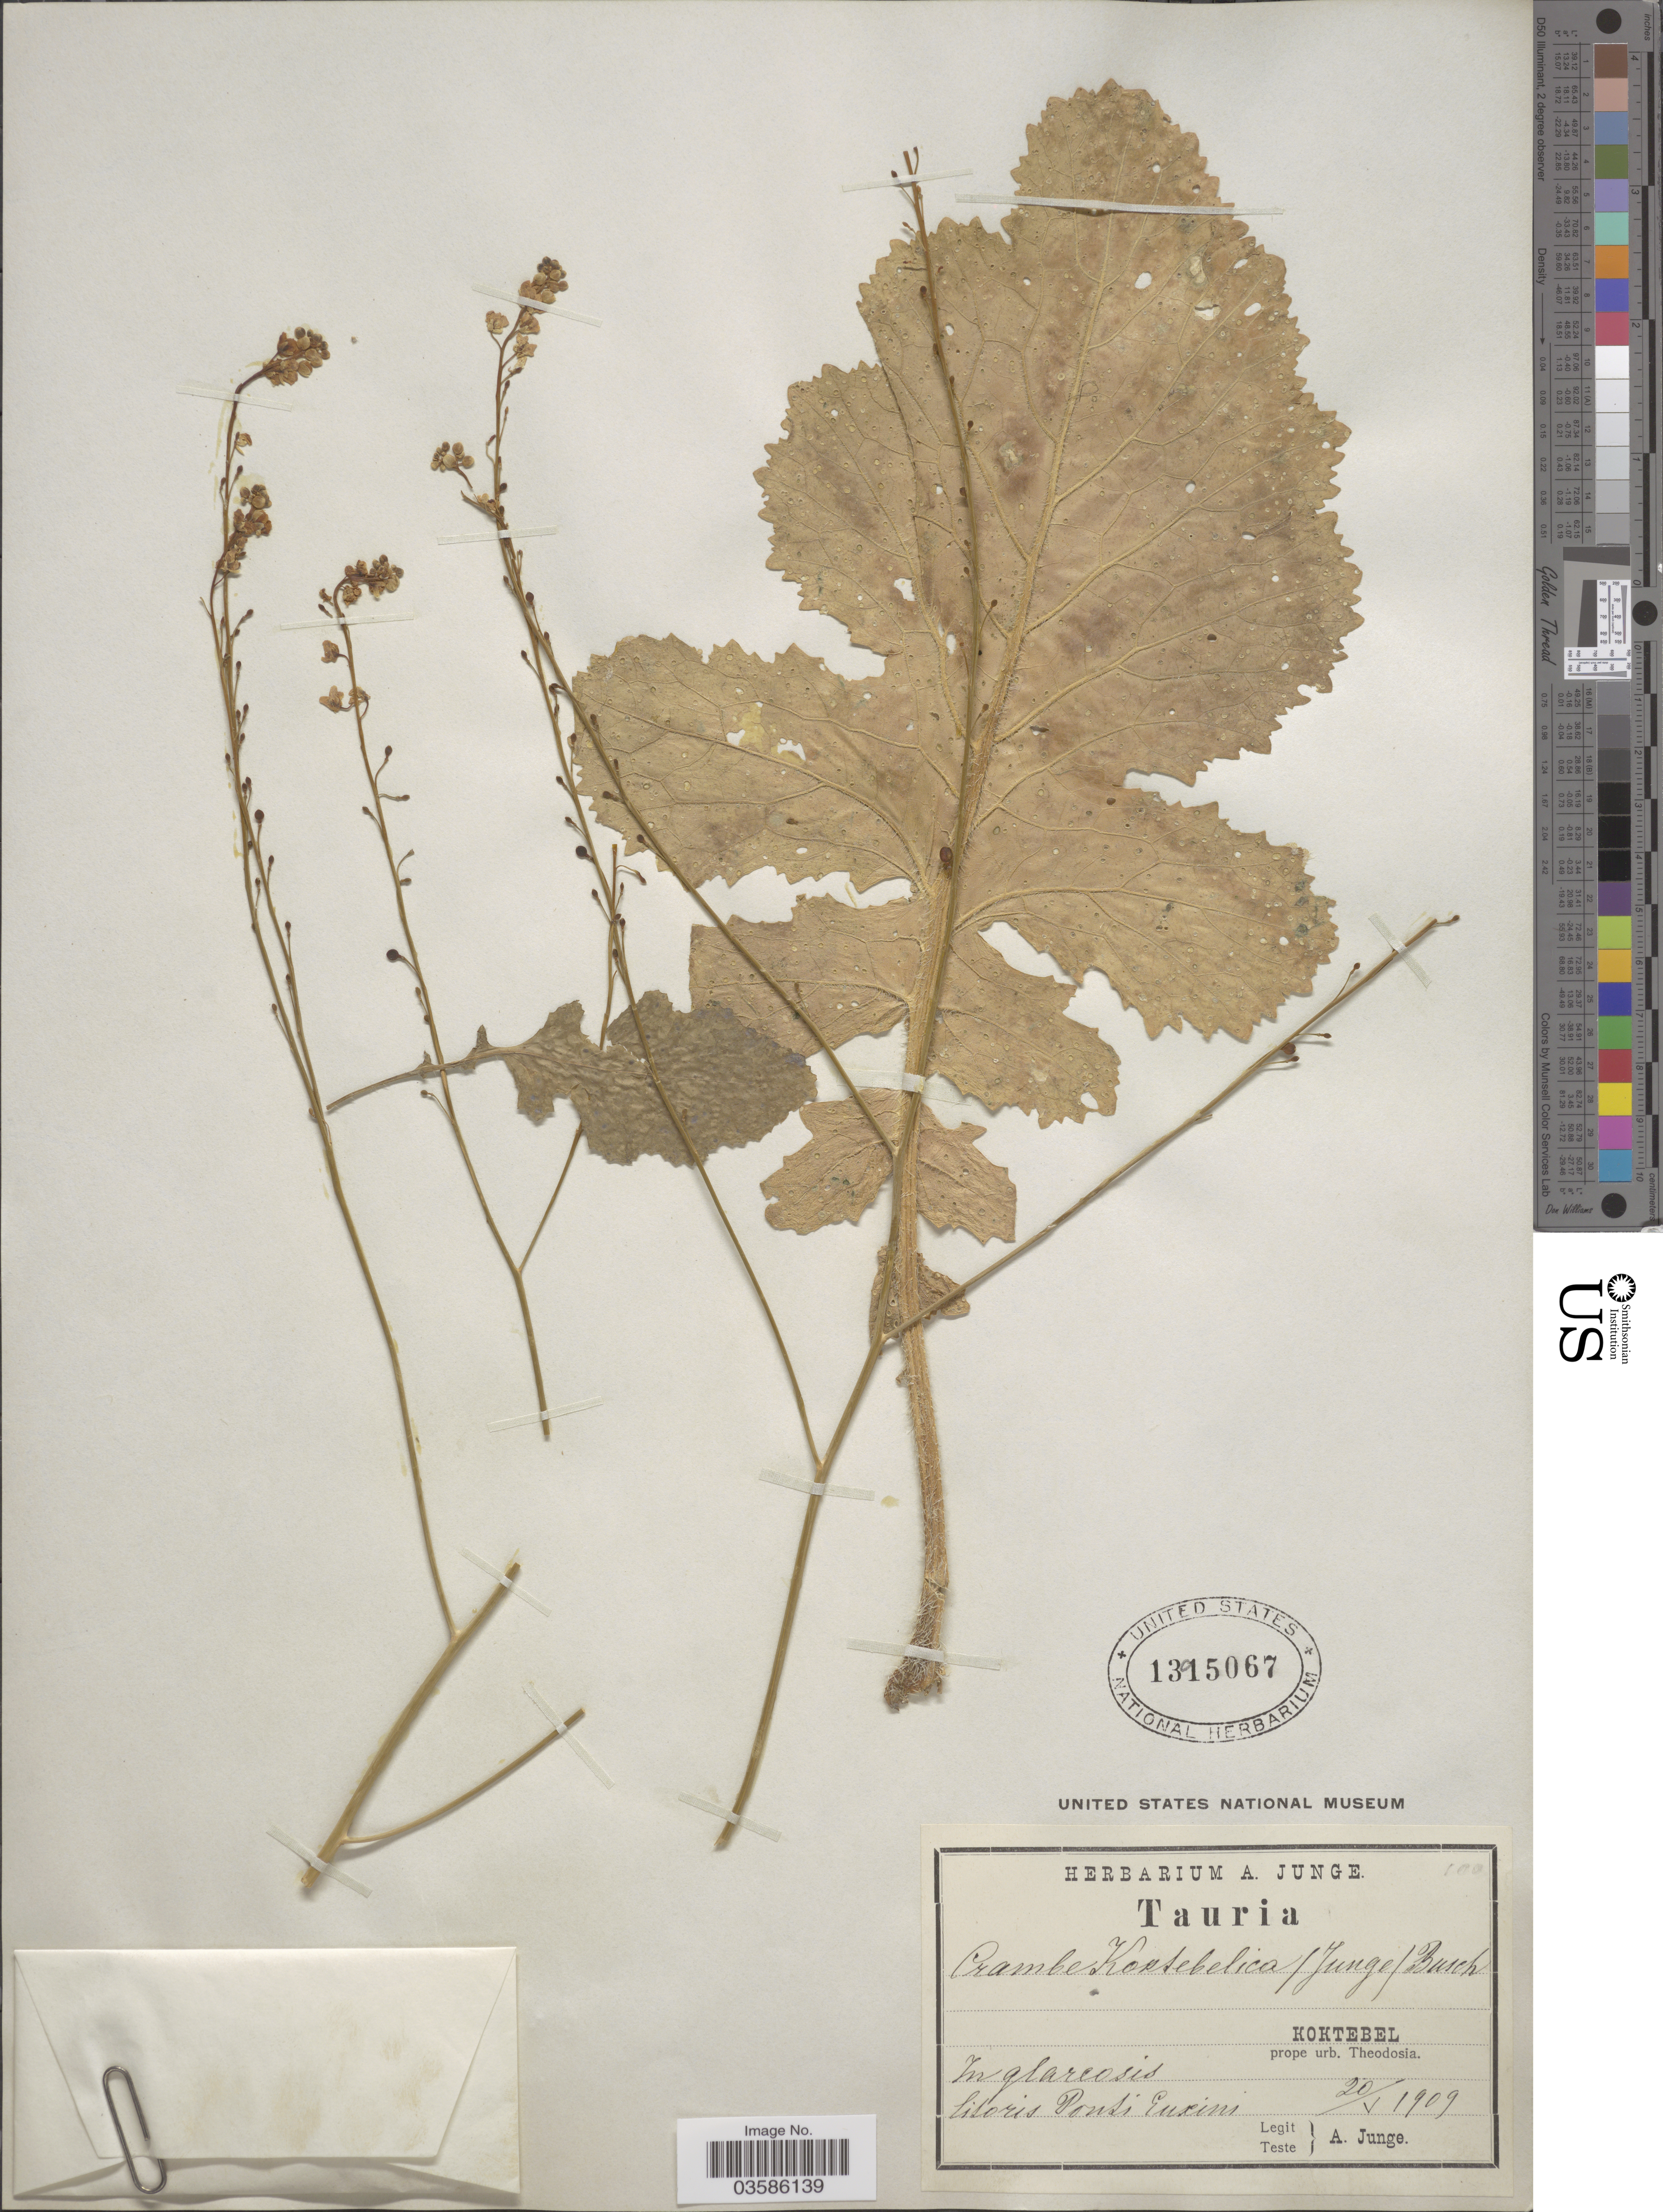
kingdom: Plantae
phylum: Tracheophyta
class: Magnoliopsida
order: Brassicales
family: Brassicaceae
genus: Crambe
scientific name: Crambe koktebelica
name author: N. Busch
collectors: A. Junge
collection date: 1909-05-20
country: Ukraine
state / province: Crimea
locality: Koktebel prope urb. Theodosia. In glareosis litoris Ponti Euxini.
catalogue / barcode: US 1315067